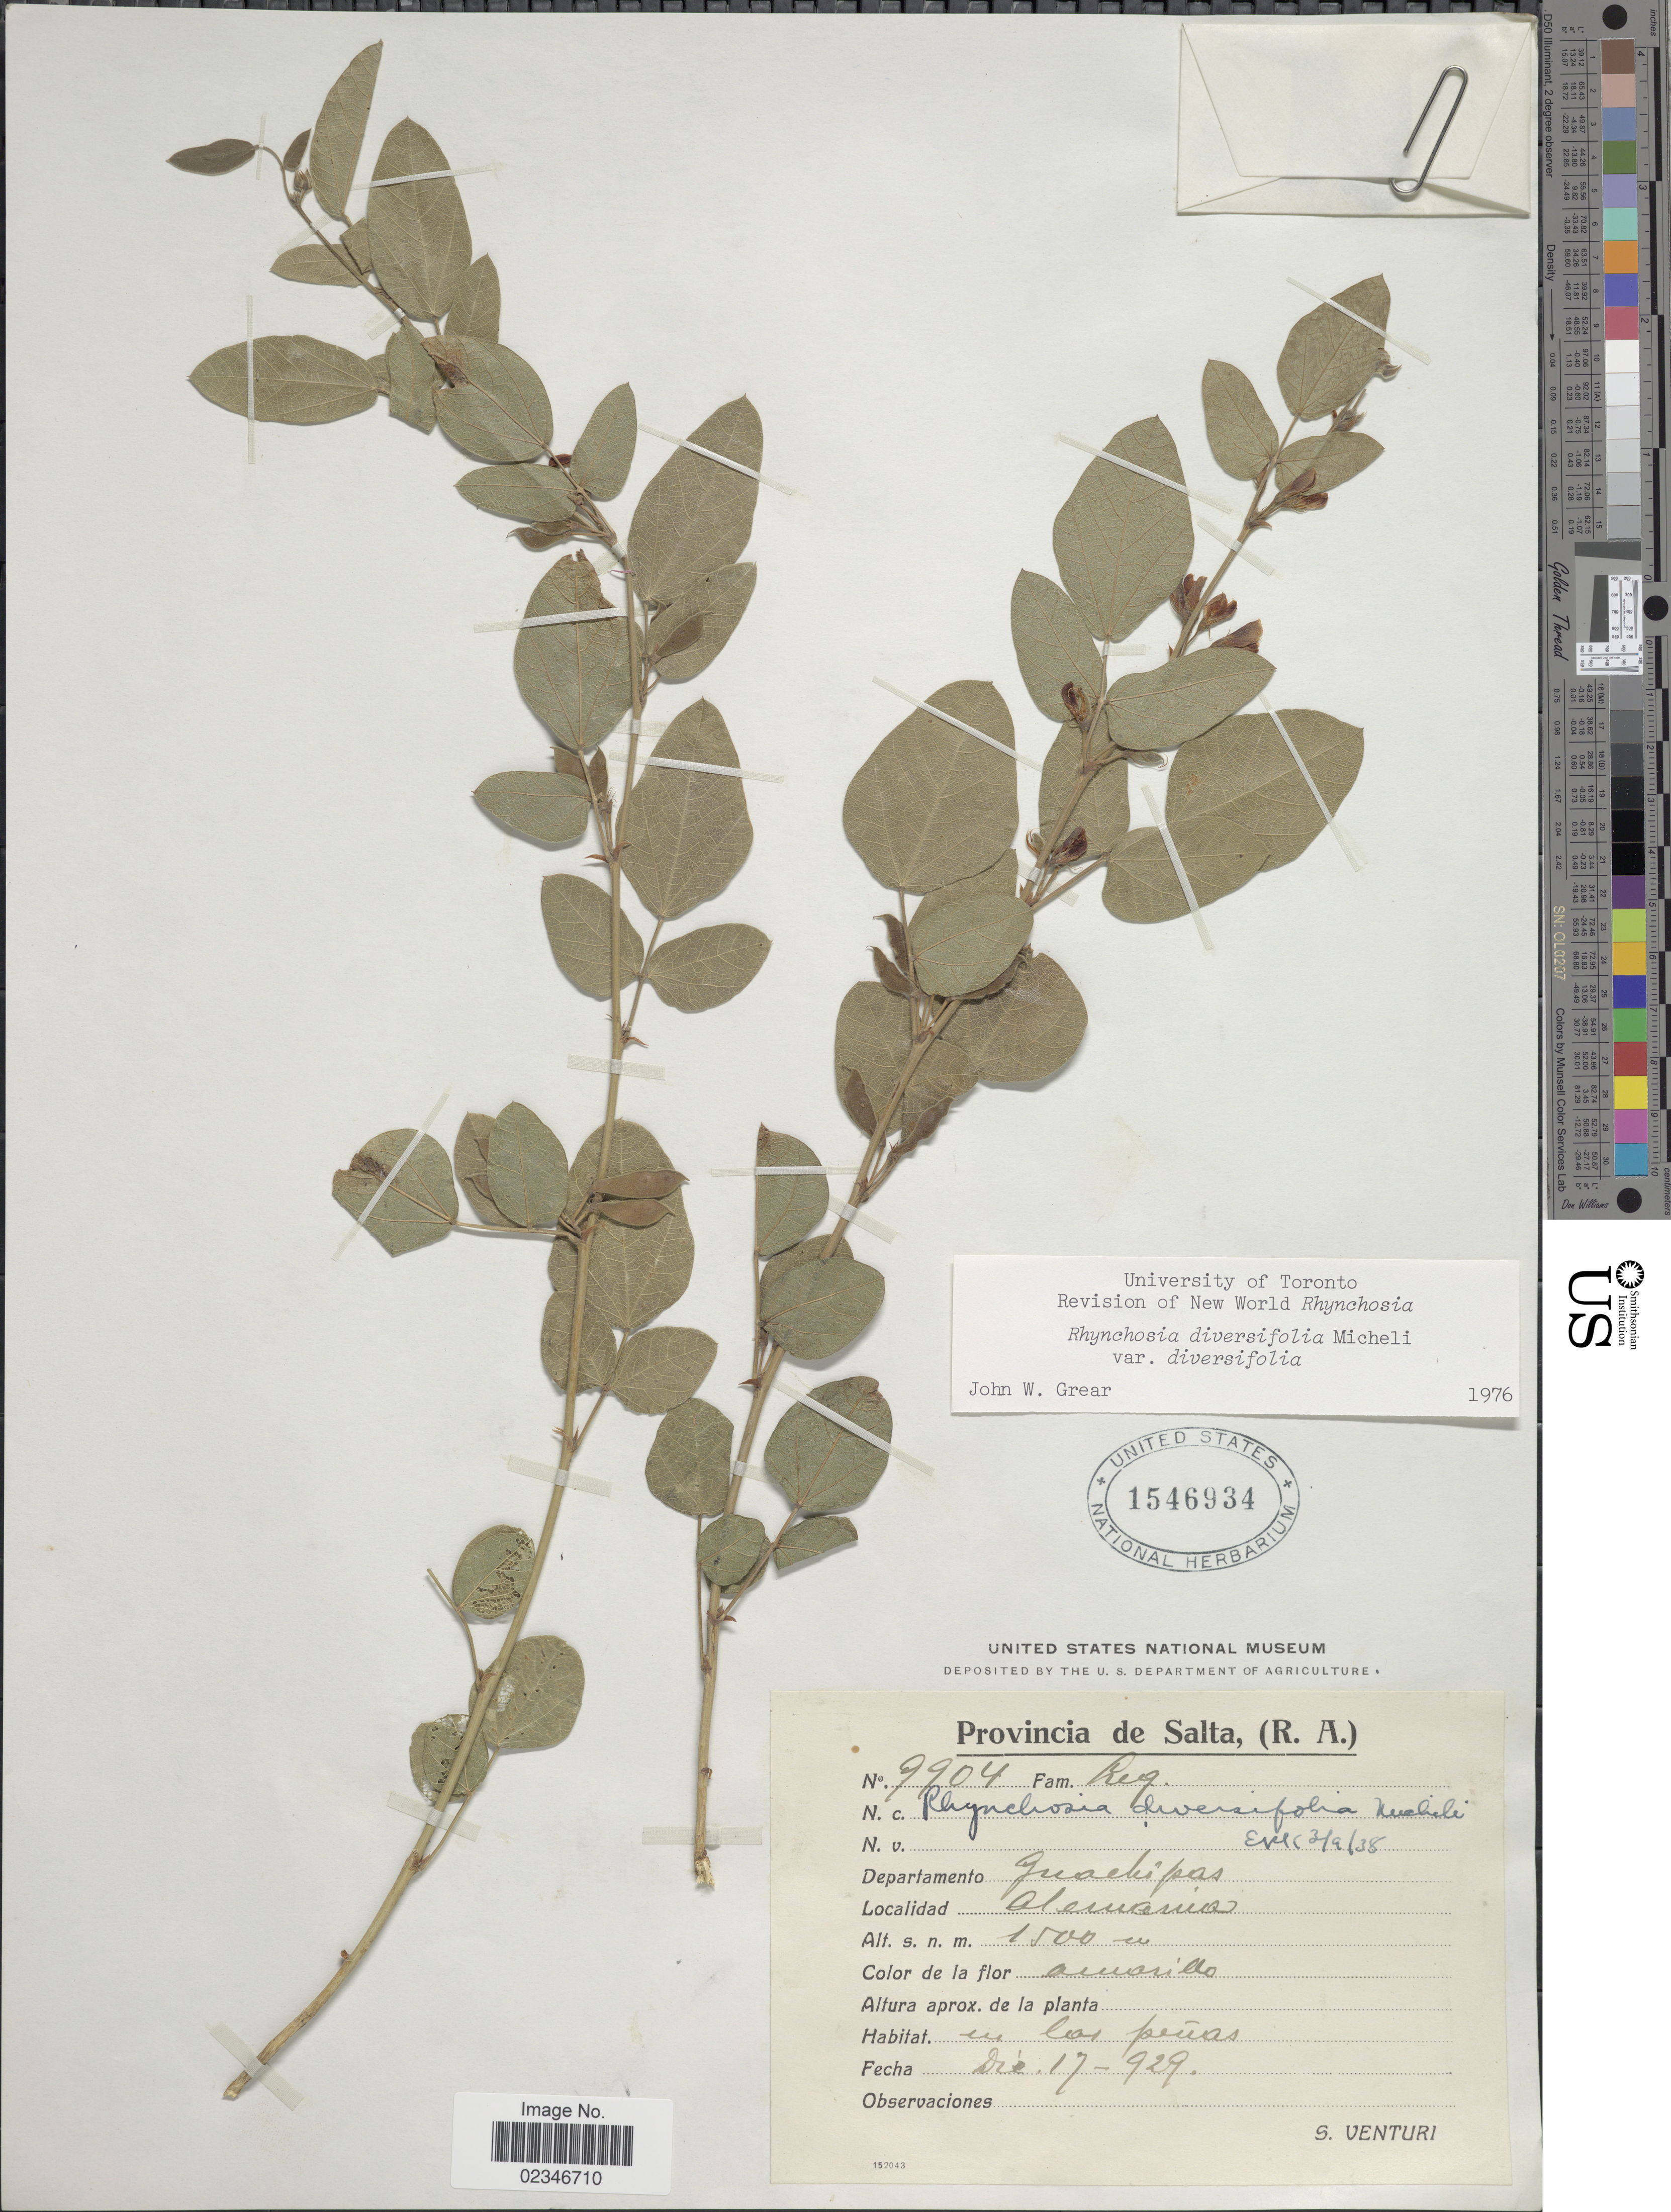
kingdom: Plantae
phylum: Tracheophyta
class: Magnoliopsida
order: Fabales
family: Fabaceae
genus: Rhynchosia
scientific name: Rhynchosia diversifolia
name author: Micheli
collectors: S. Venturi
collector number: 9904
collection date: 1929-12-17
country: Argentina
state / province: Salta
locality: Departamento Guachipas, Alemania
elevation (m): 1500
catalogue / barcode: US 1546934